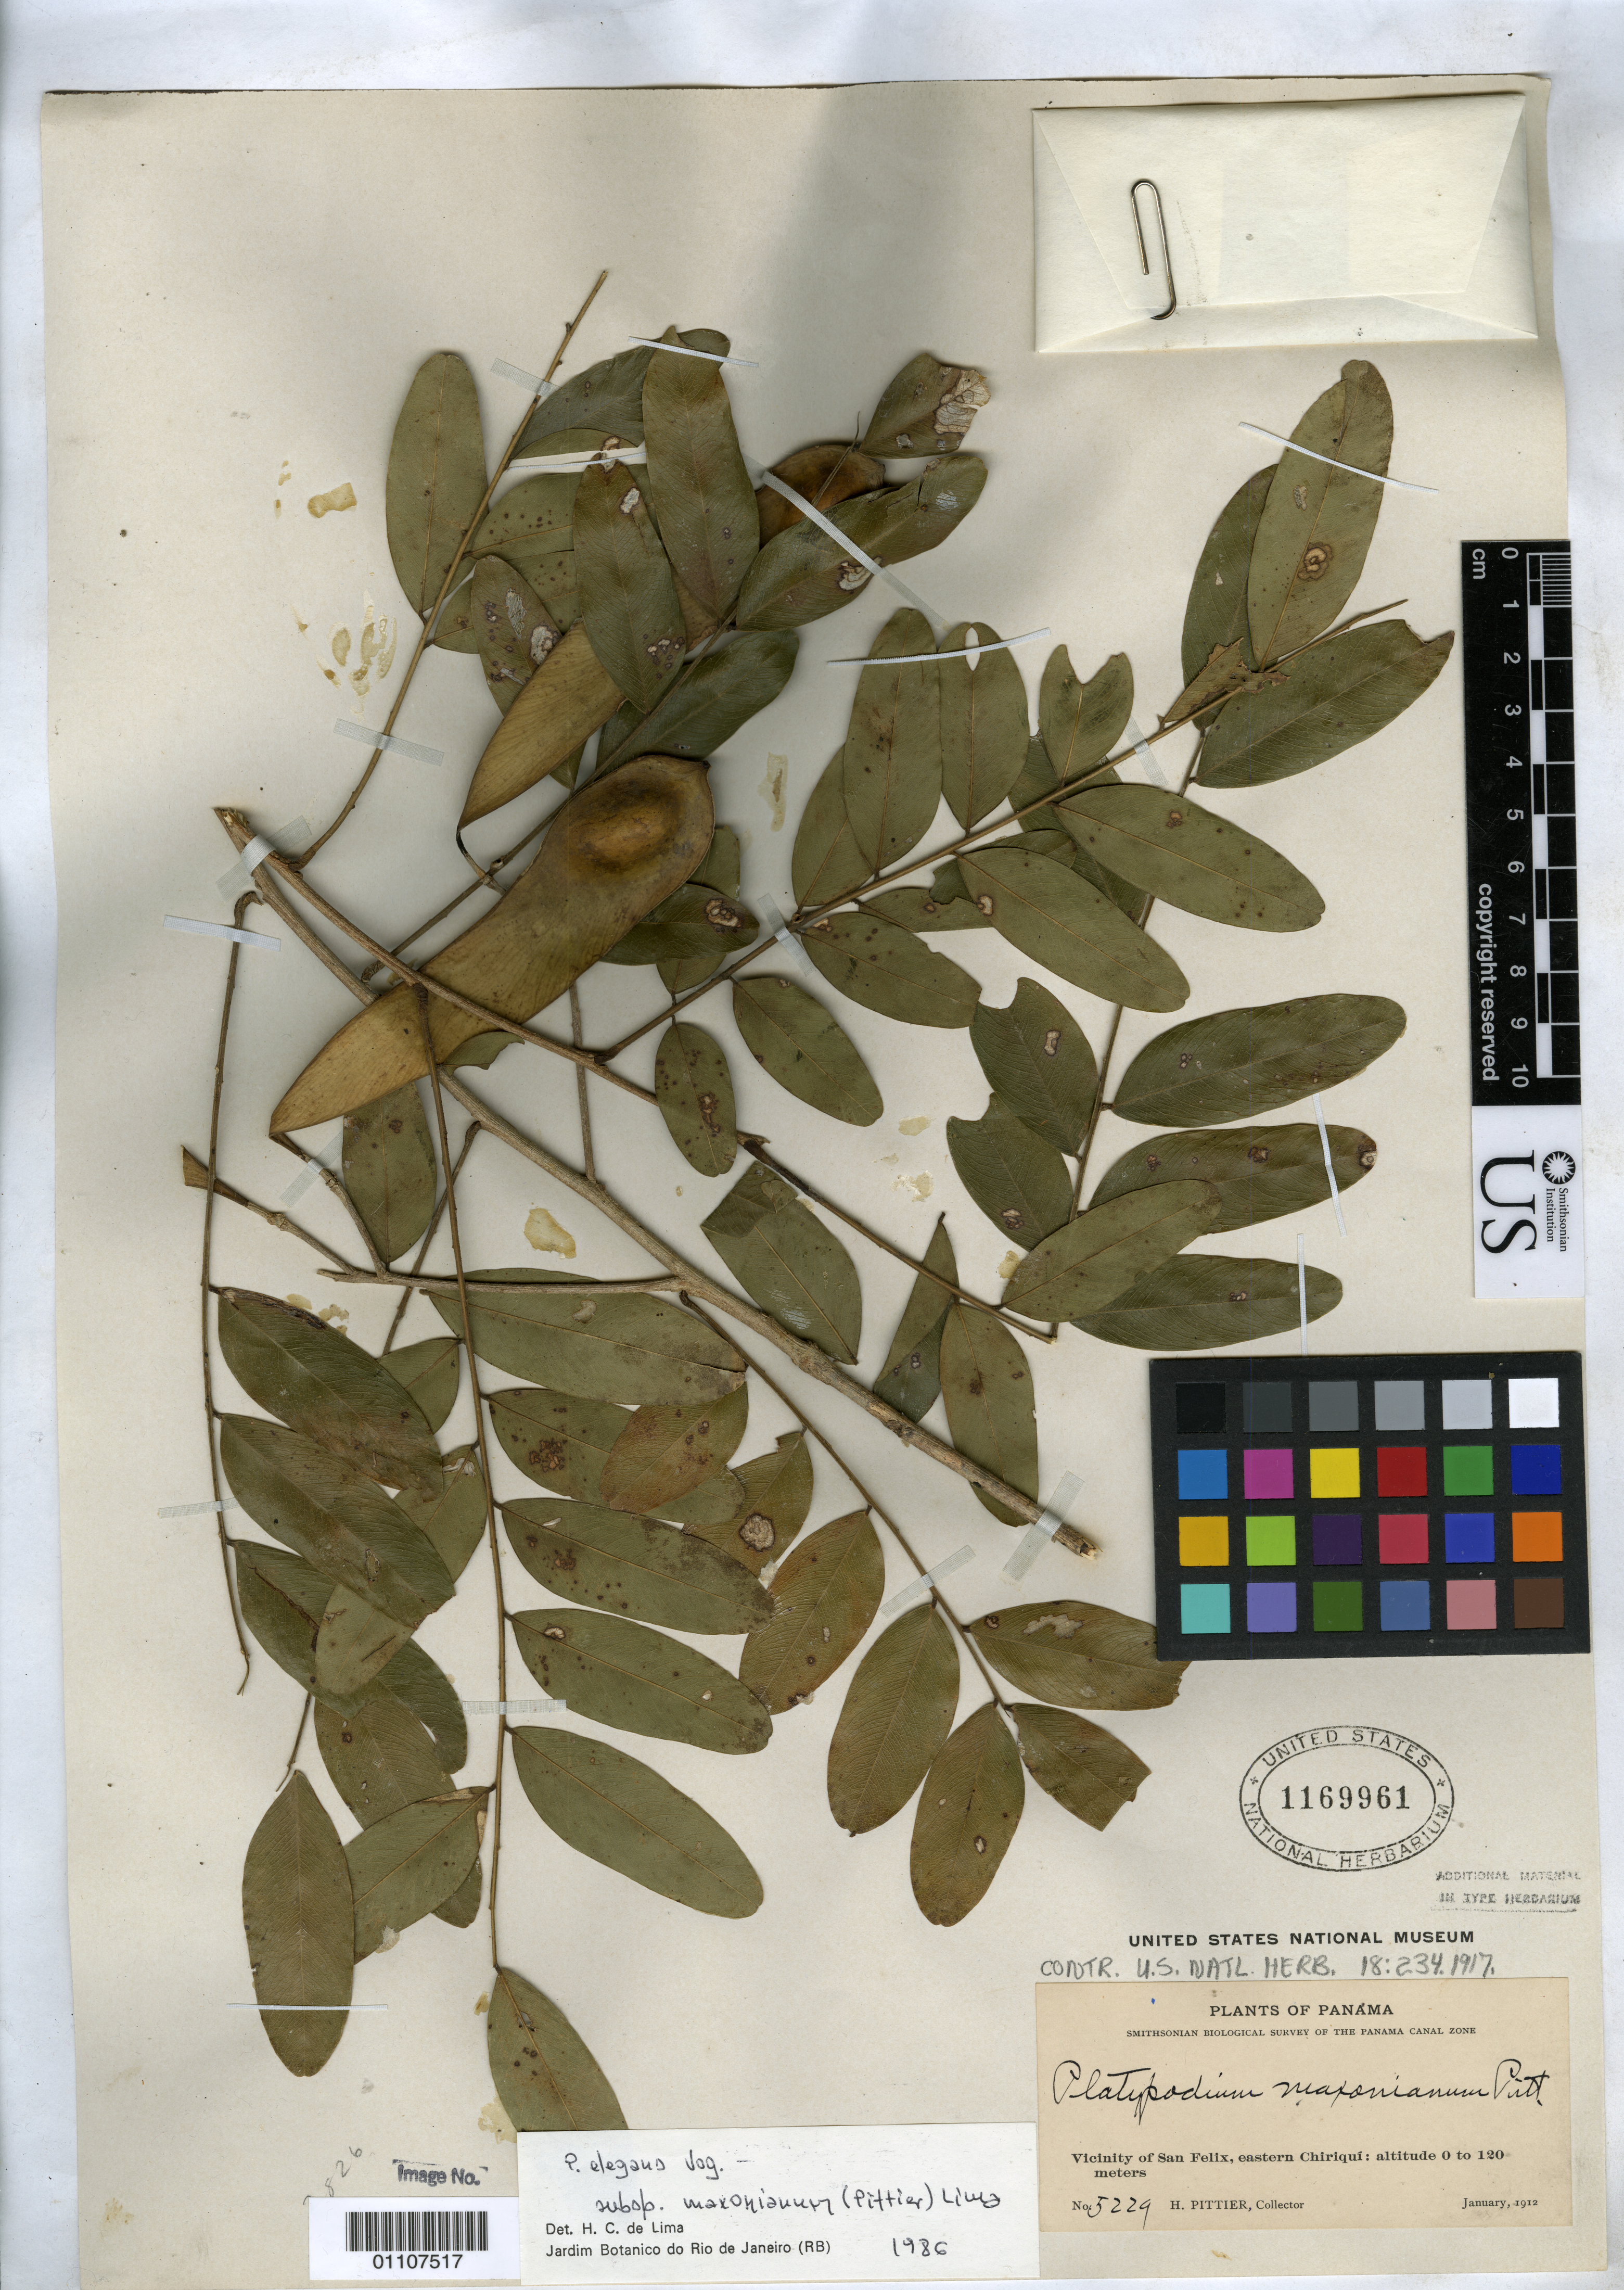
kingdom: Plantae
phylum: Tracheophyta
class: Magnoliopsida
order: Fabales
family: Fabaceae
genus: Platypodium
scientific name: Platypodium maxonianum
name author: Pittier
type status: Possible Isotype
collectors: H. F. Pittier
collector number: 5229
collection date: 1912-01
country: Panama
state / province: Chiriquí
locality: Eastern Chiriquí, vicinity of San Felix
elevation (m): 0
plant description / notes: Dubiously type material as date on label does not match holotype, but possibly a duplicate of the type collection mounted with wrong pre-printed label?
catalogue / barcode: US 1169961